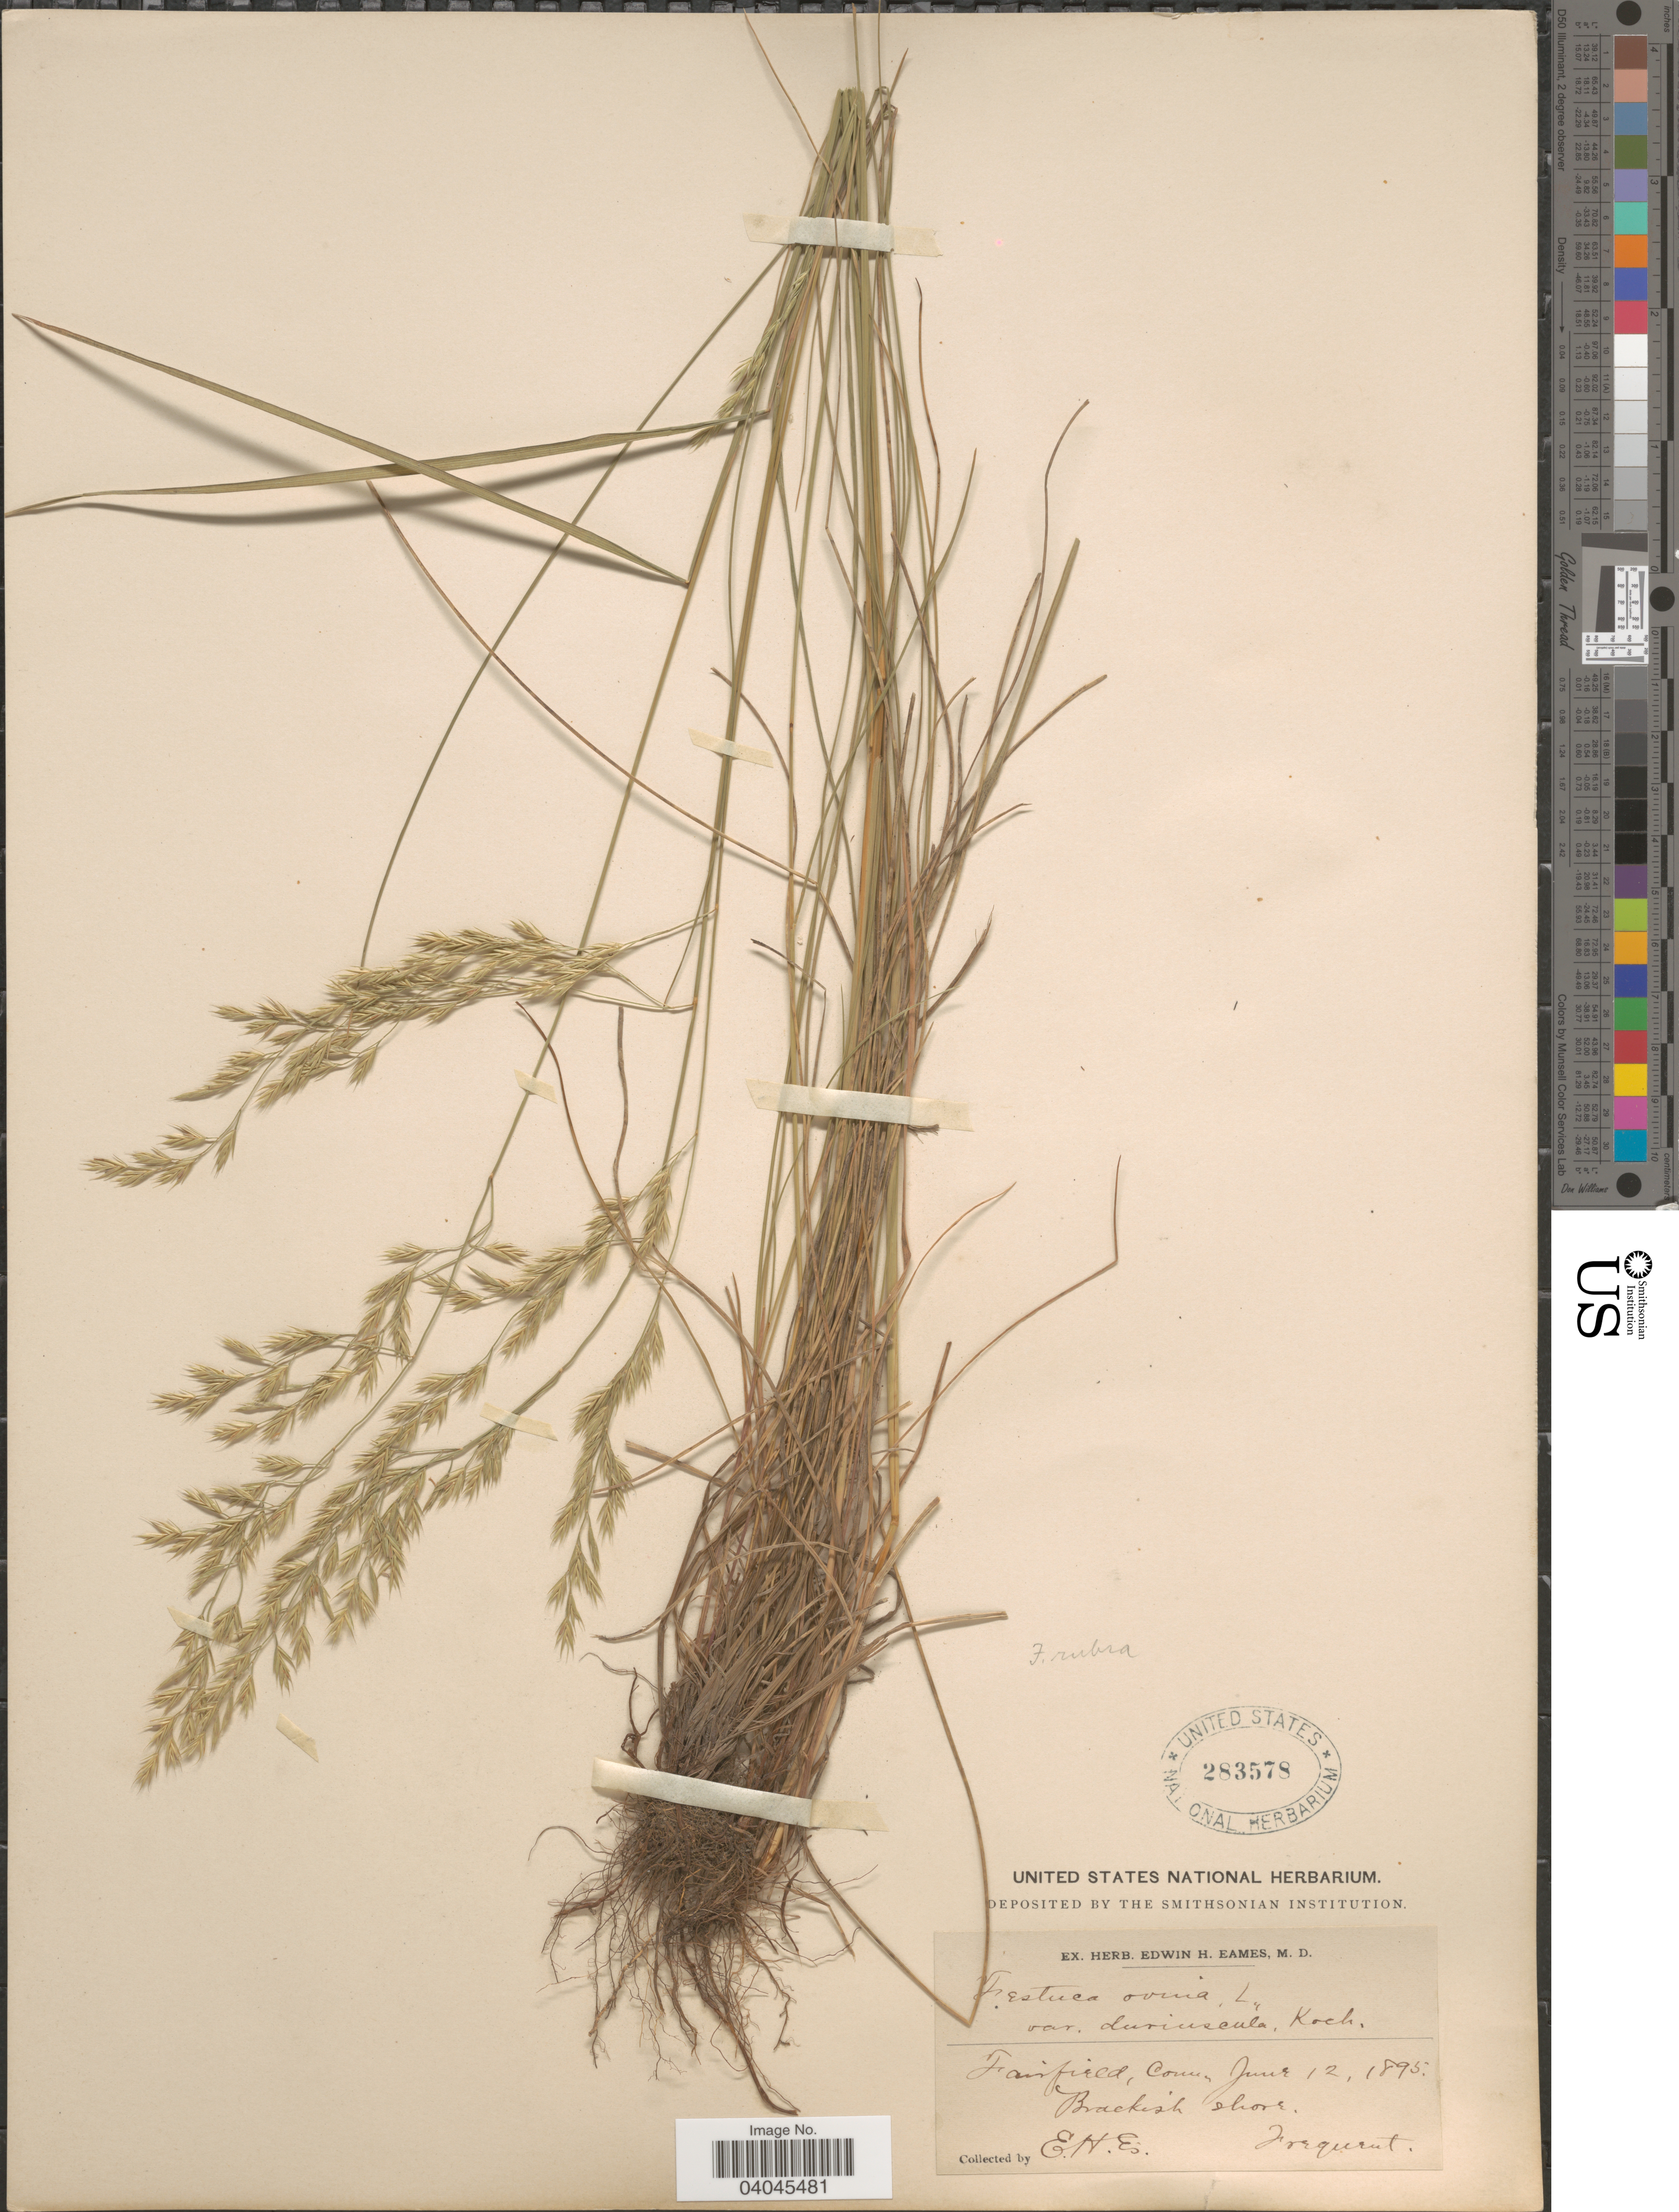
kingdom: Plantae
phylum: Tracheophyta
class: Liliopsida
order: Poales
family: Poaceae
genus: Festuca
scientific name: Festuca rubra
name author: L.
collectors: E. H. Eames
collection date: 1895-06-12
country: United States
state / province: Connecticut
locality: Fairfield. Brackish shore.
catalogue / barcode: US 283578